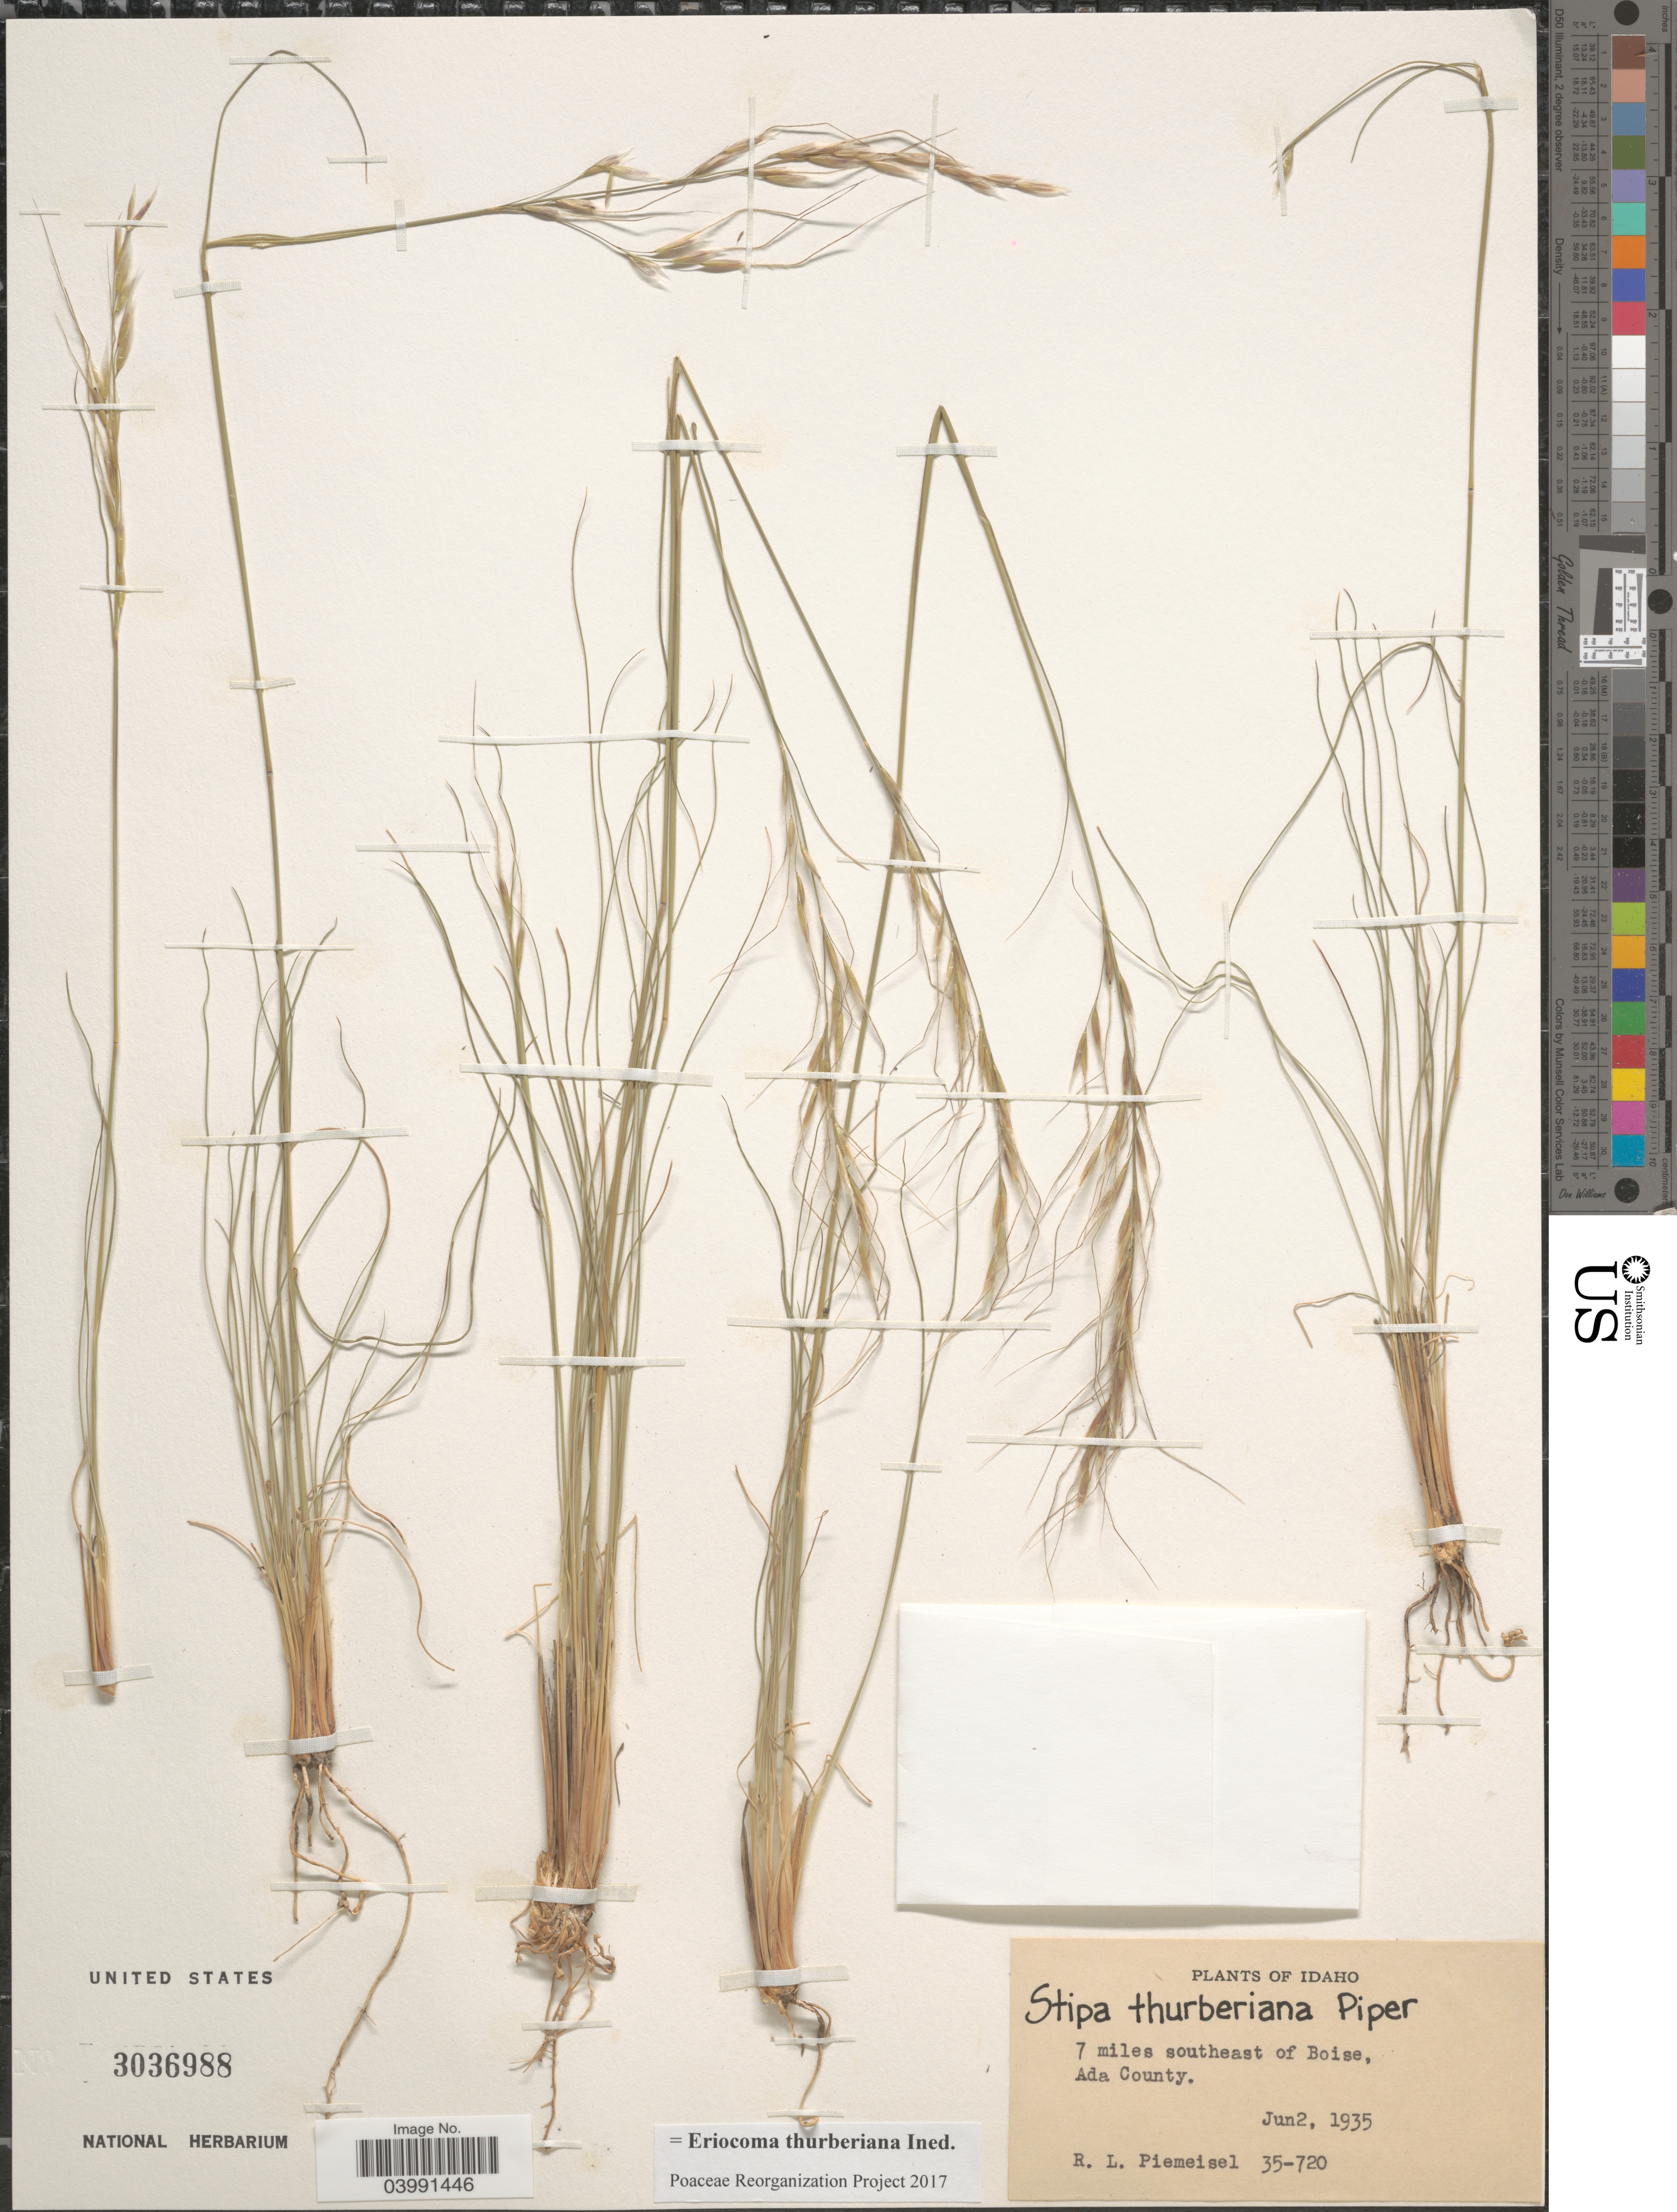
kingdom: Plantae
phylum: Tracheophyta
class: Liliopsida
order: Poales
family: Poaceae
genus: Eriocoma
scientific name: Eriocoma thurberiana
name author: (Piper) Romasch.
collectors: R. L. Piemeisel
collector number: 35-720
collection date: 1935-06-02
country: United States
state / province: Idaho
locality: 7 miles southeast of Boise, Ada County.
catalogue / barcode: US 3036988